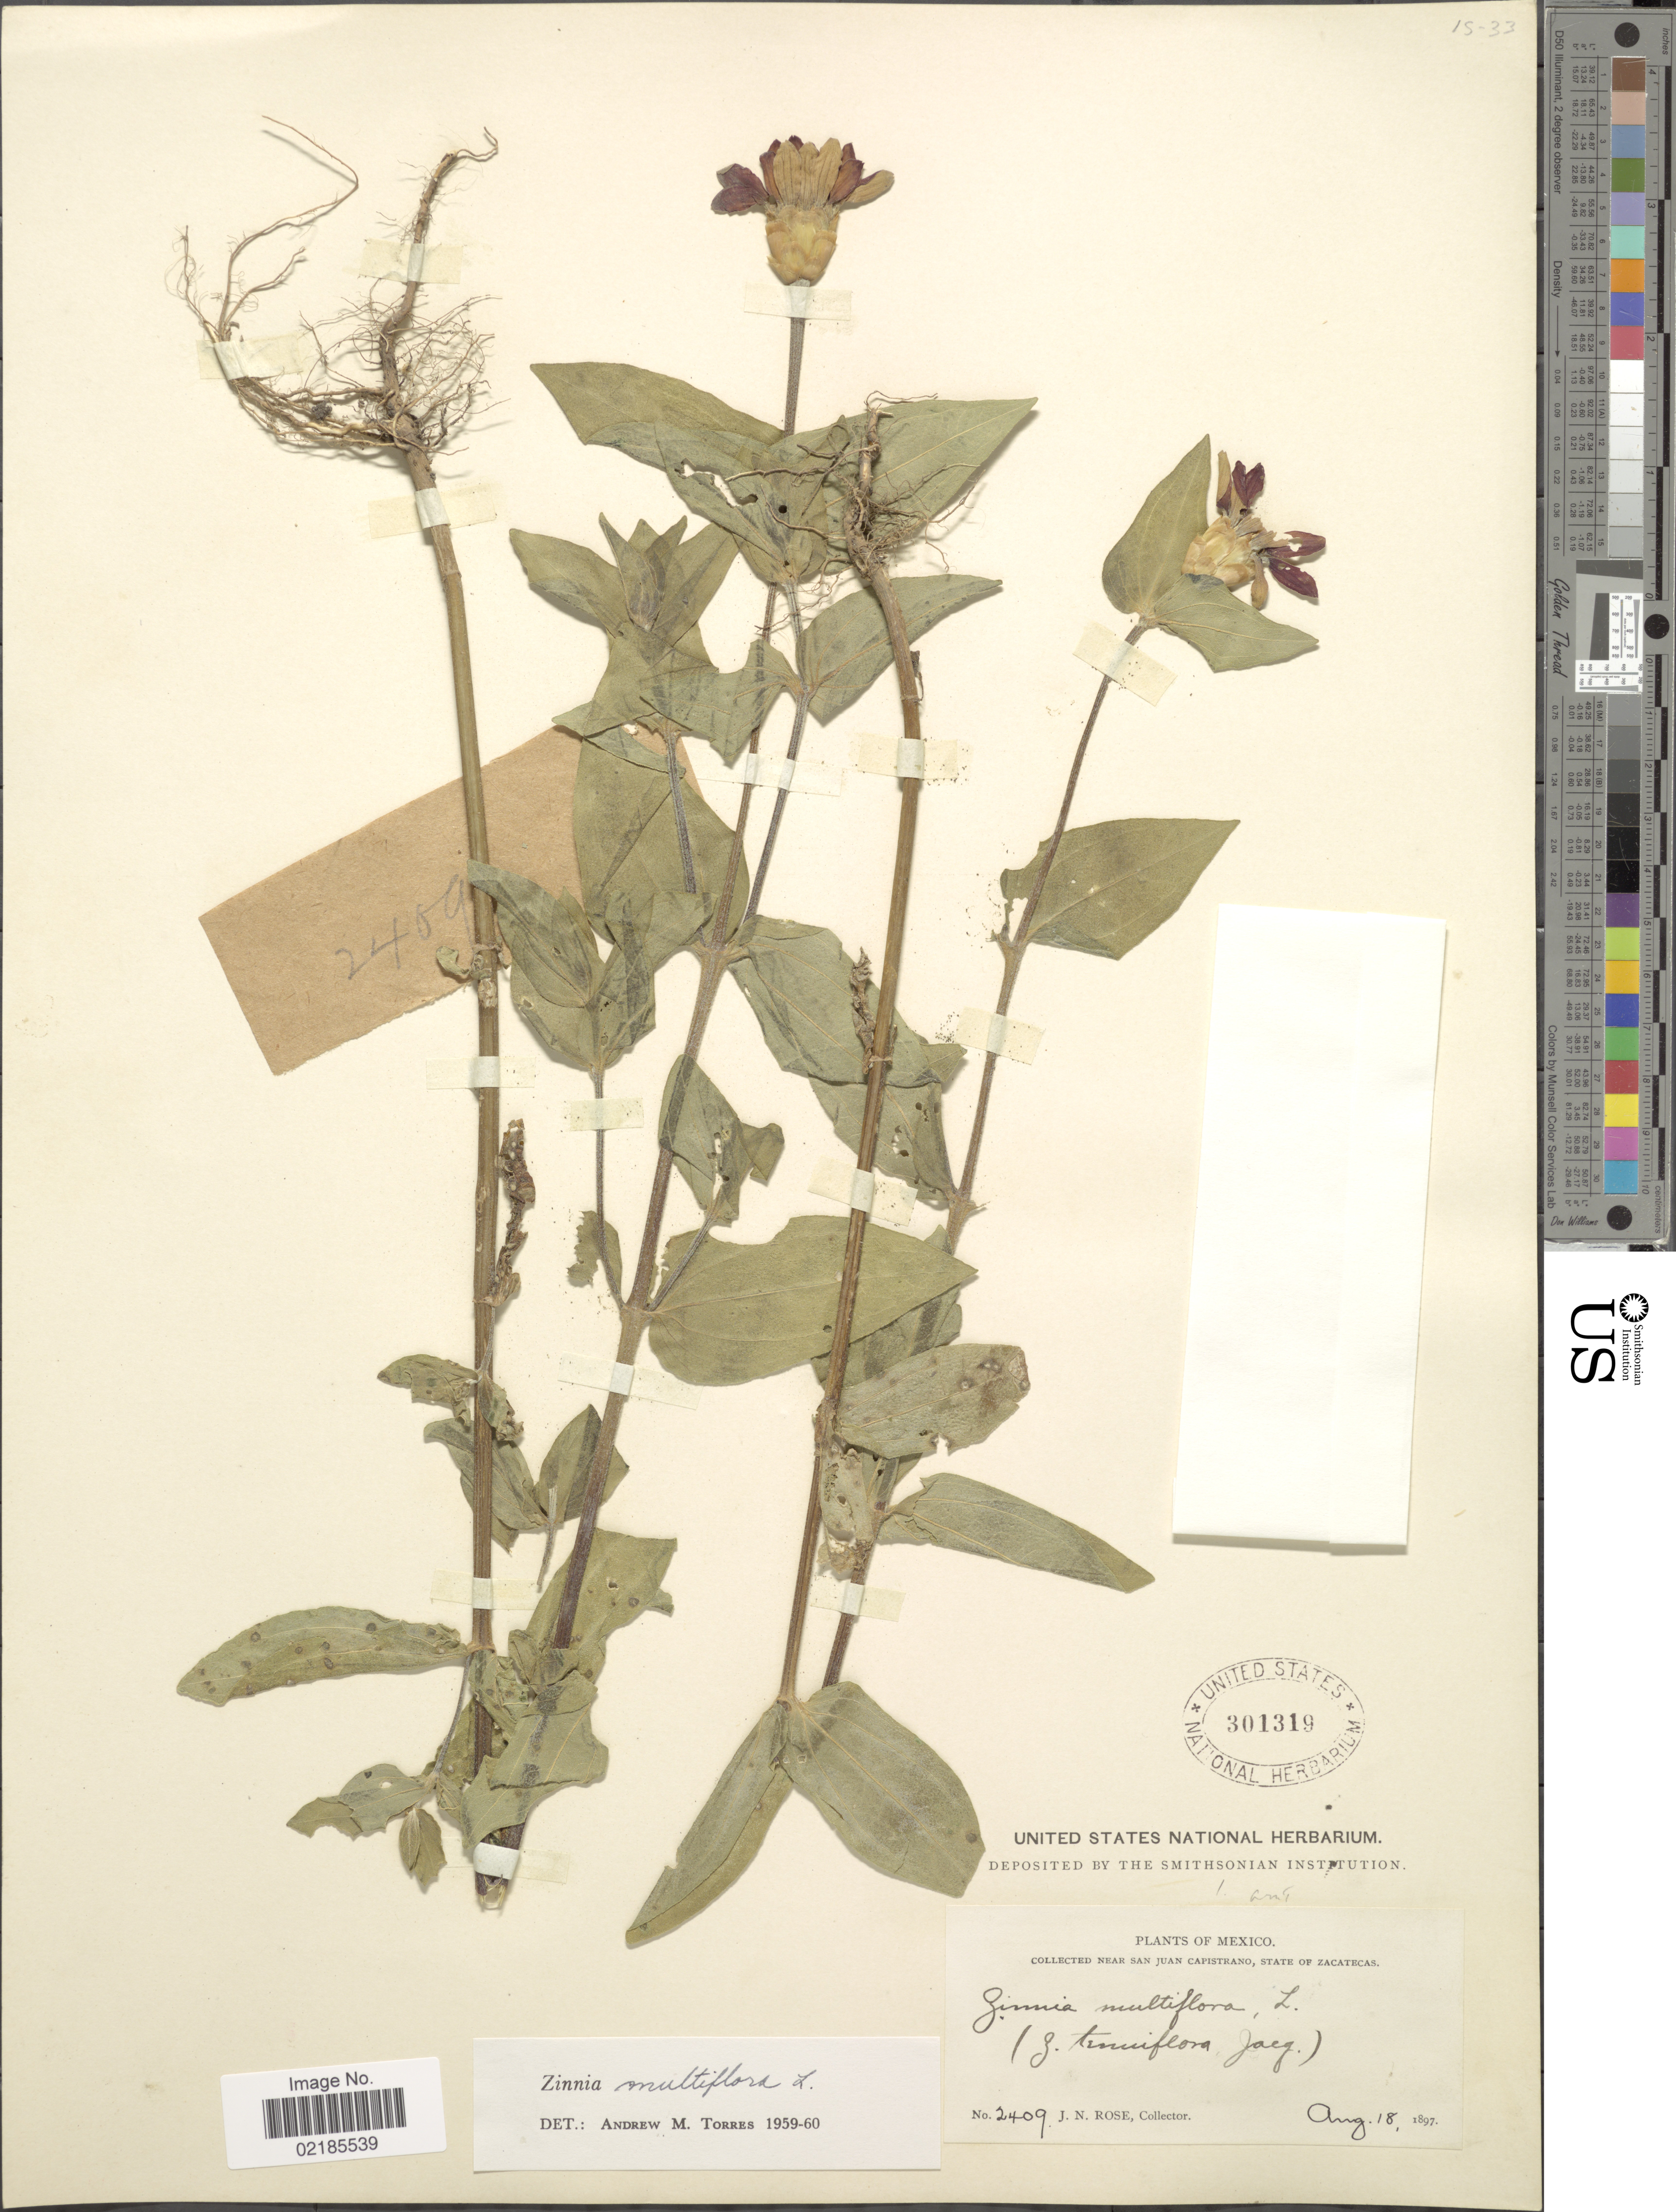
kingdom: Plantae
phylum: Tracheophyta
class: Magnoliopsida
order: Asterales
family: Asteraceae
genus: Zinnia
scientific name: Zinnia peruviana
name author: (L.) L.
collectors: J. N. Rose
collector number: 2409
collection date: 1897-08-18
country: Mexico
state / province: Zacatecas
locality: Near San Juan Capistrano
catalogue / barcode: US 301319